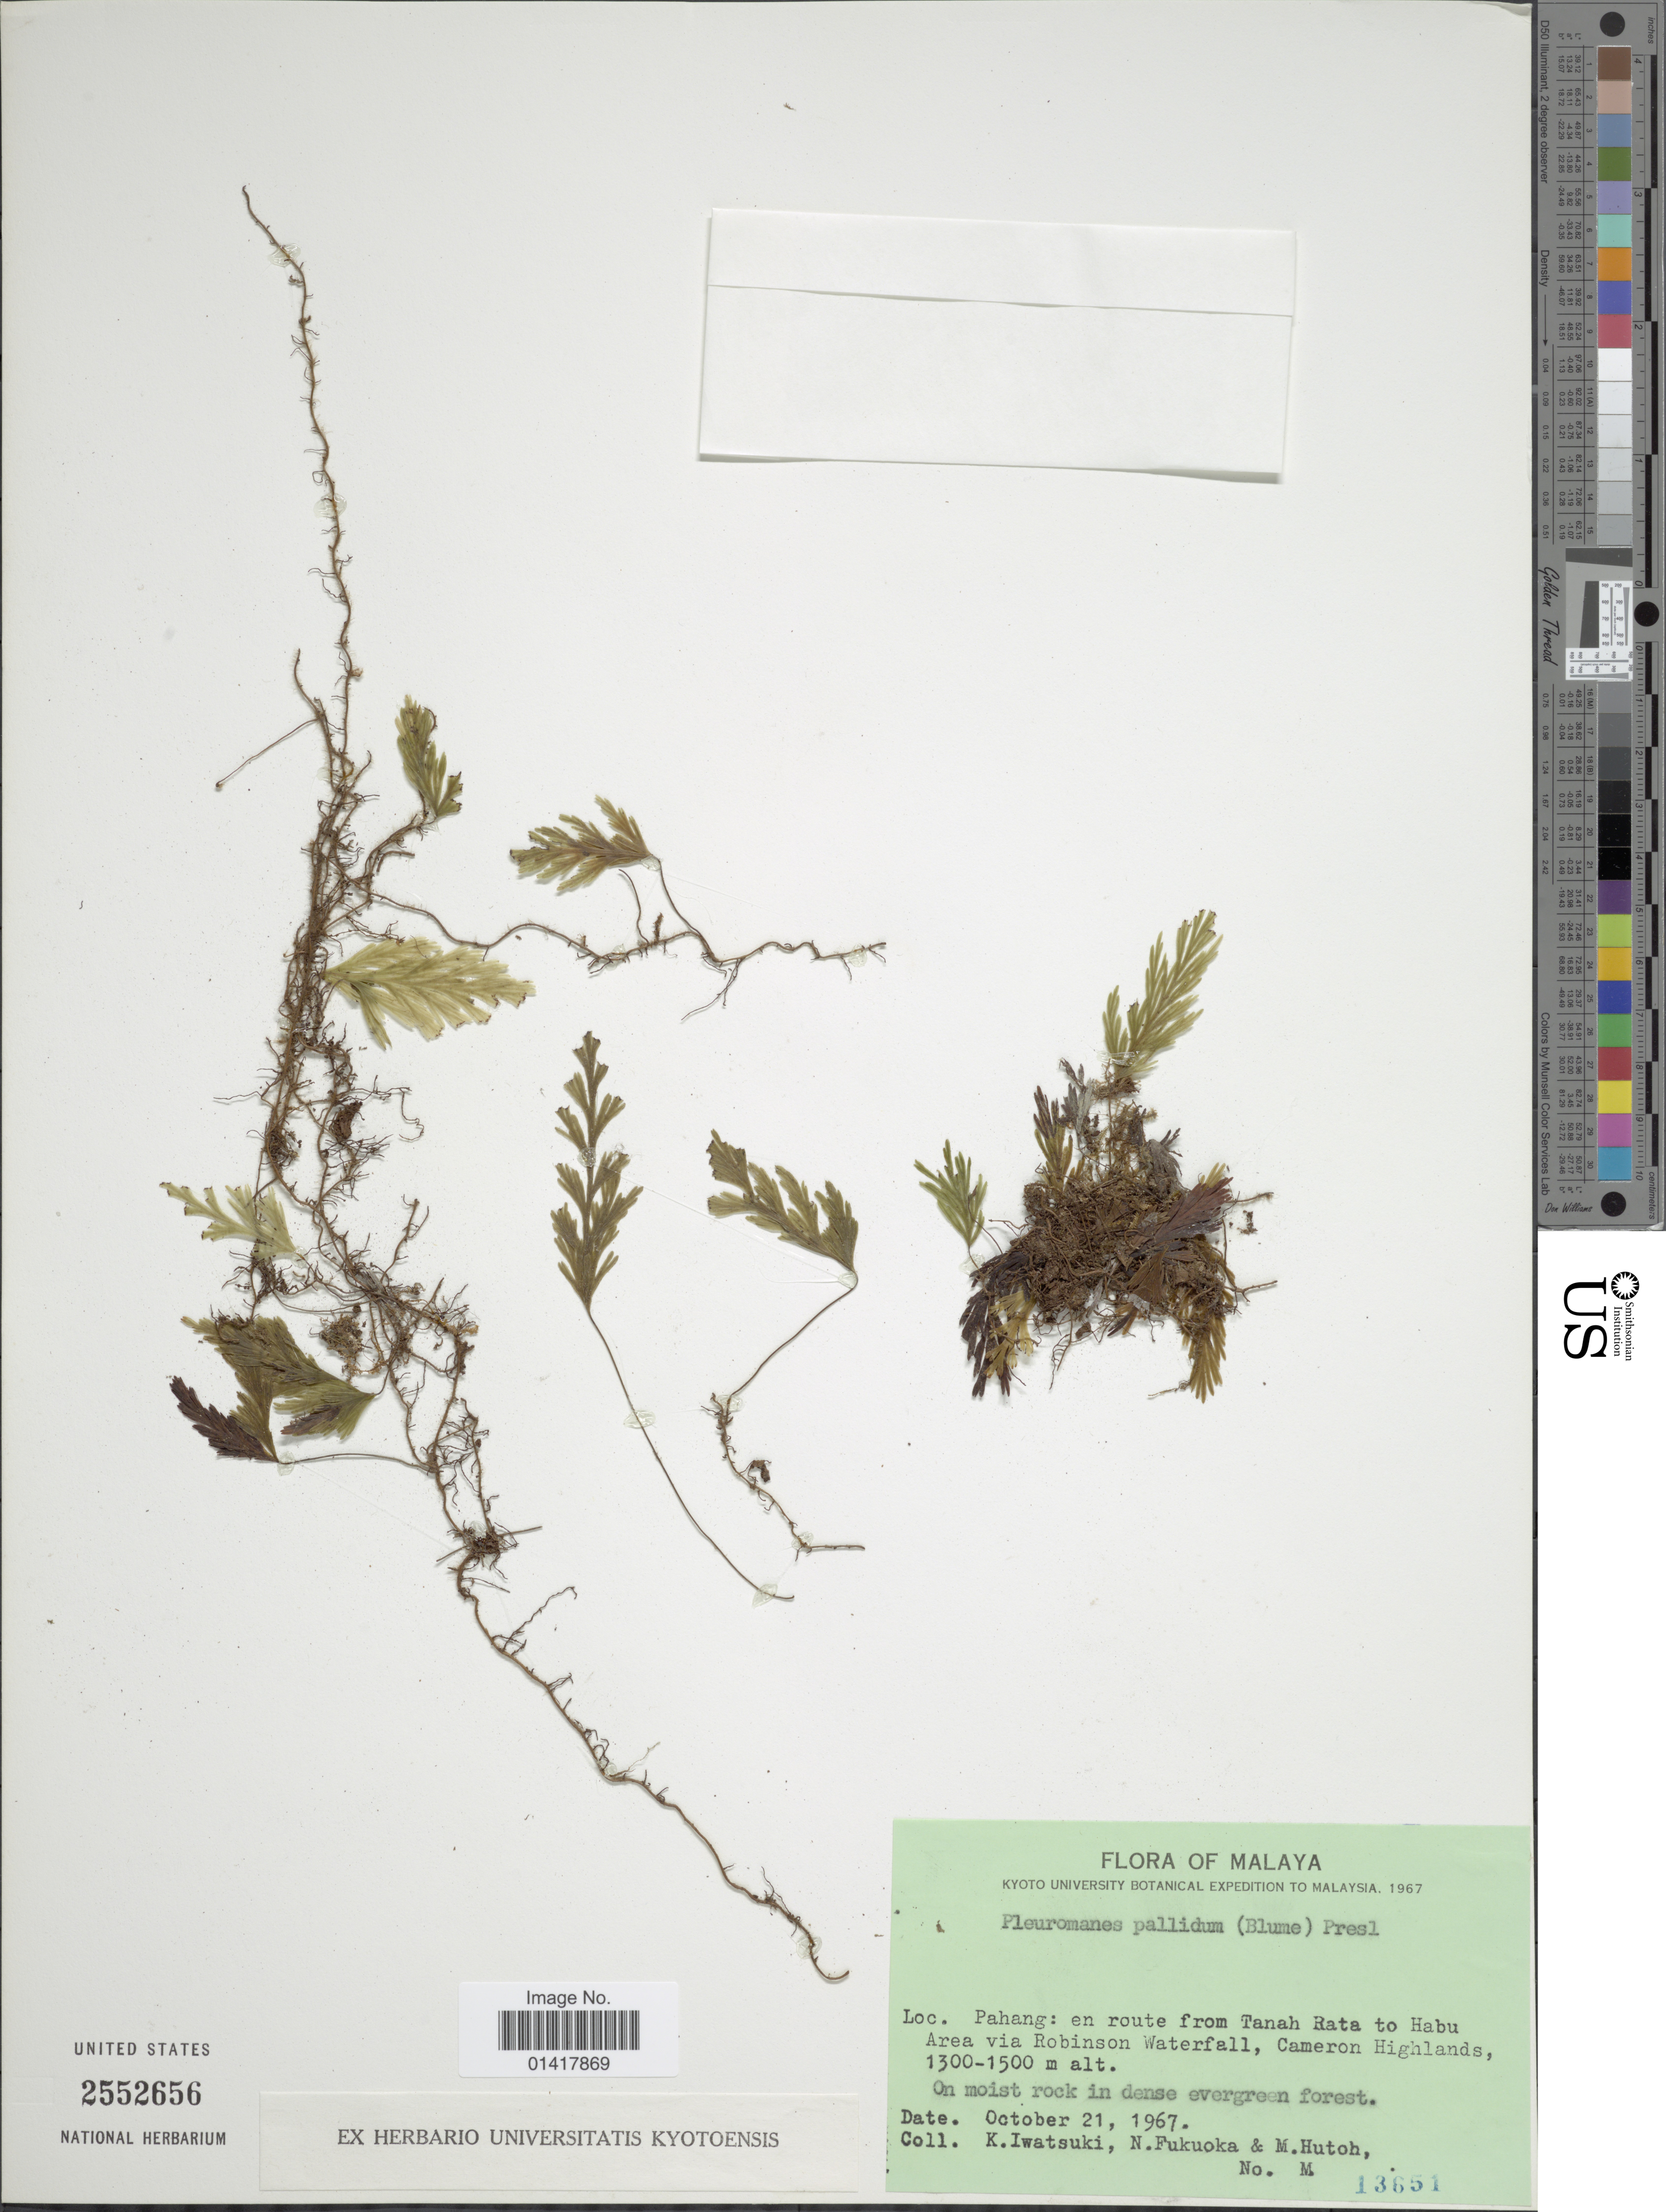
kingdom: Plantae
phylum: Tracheophyta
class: Polypodiopsida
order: Hymenophyllales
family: Hymenophyllaceae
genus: Hymenophyllum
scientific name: Hymenophyllum pallidum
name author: (Blume) Ebihara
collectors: K. Iwatsuki, N. Fukuoka & M. Hutoh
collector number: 13651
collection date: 1967-10-21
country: Malaysia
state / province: Pahang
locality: En Route from Tanah Rata to Habu Area via Robinson Waterfall, Cameron Highlands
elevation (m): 1300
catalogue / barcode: US 2552656